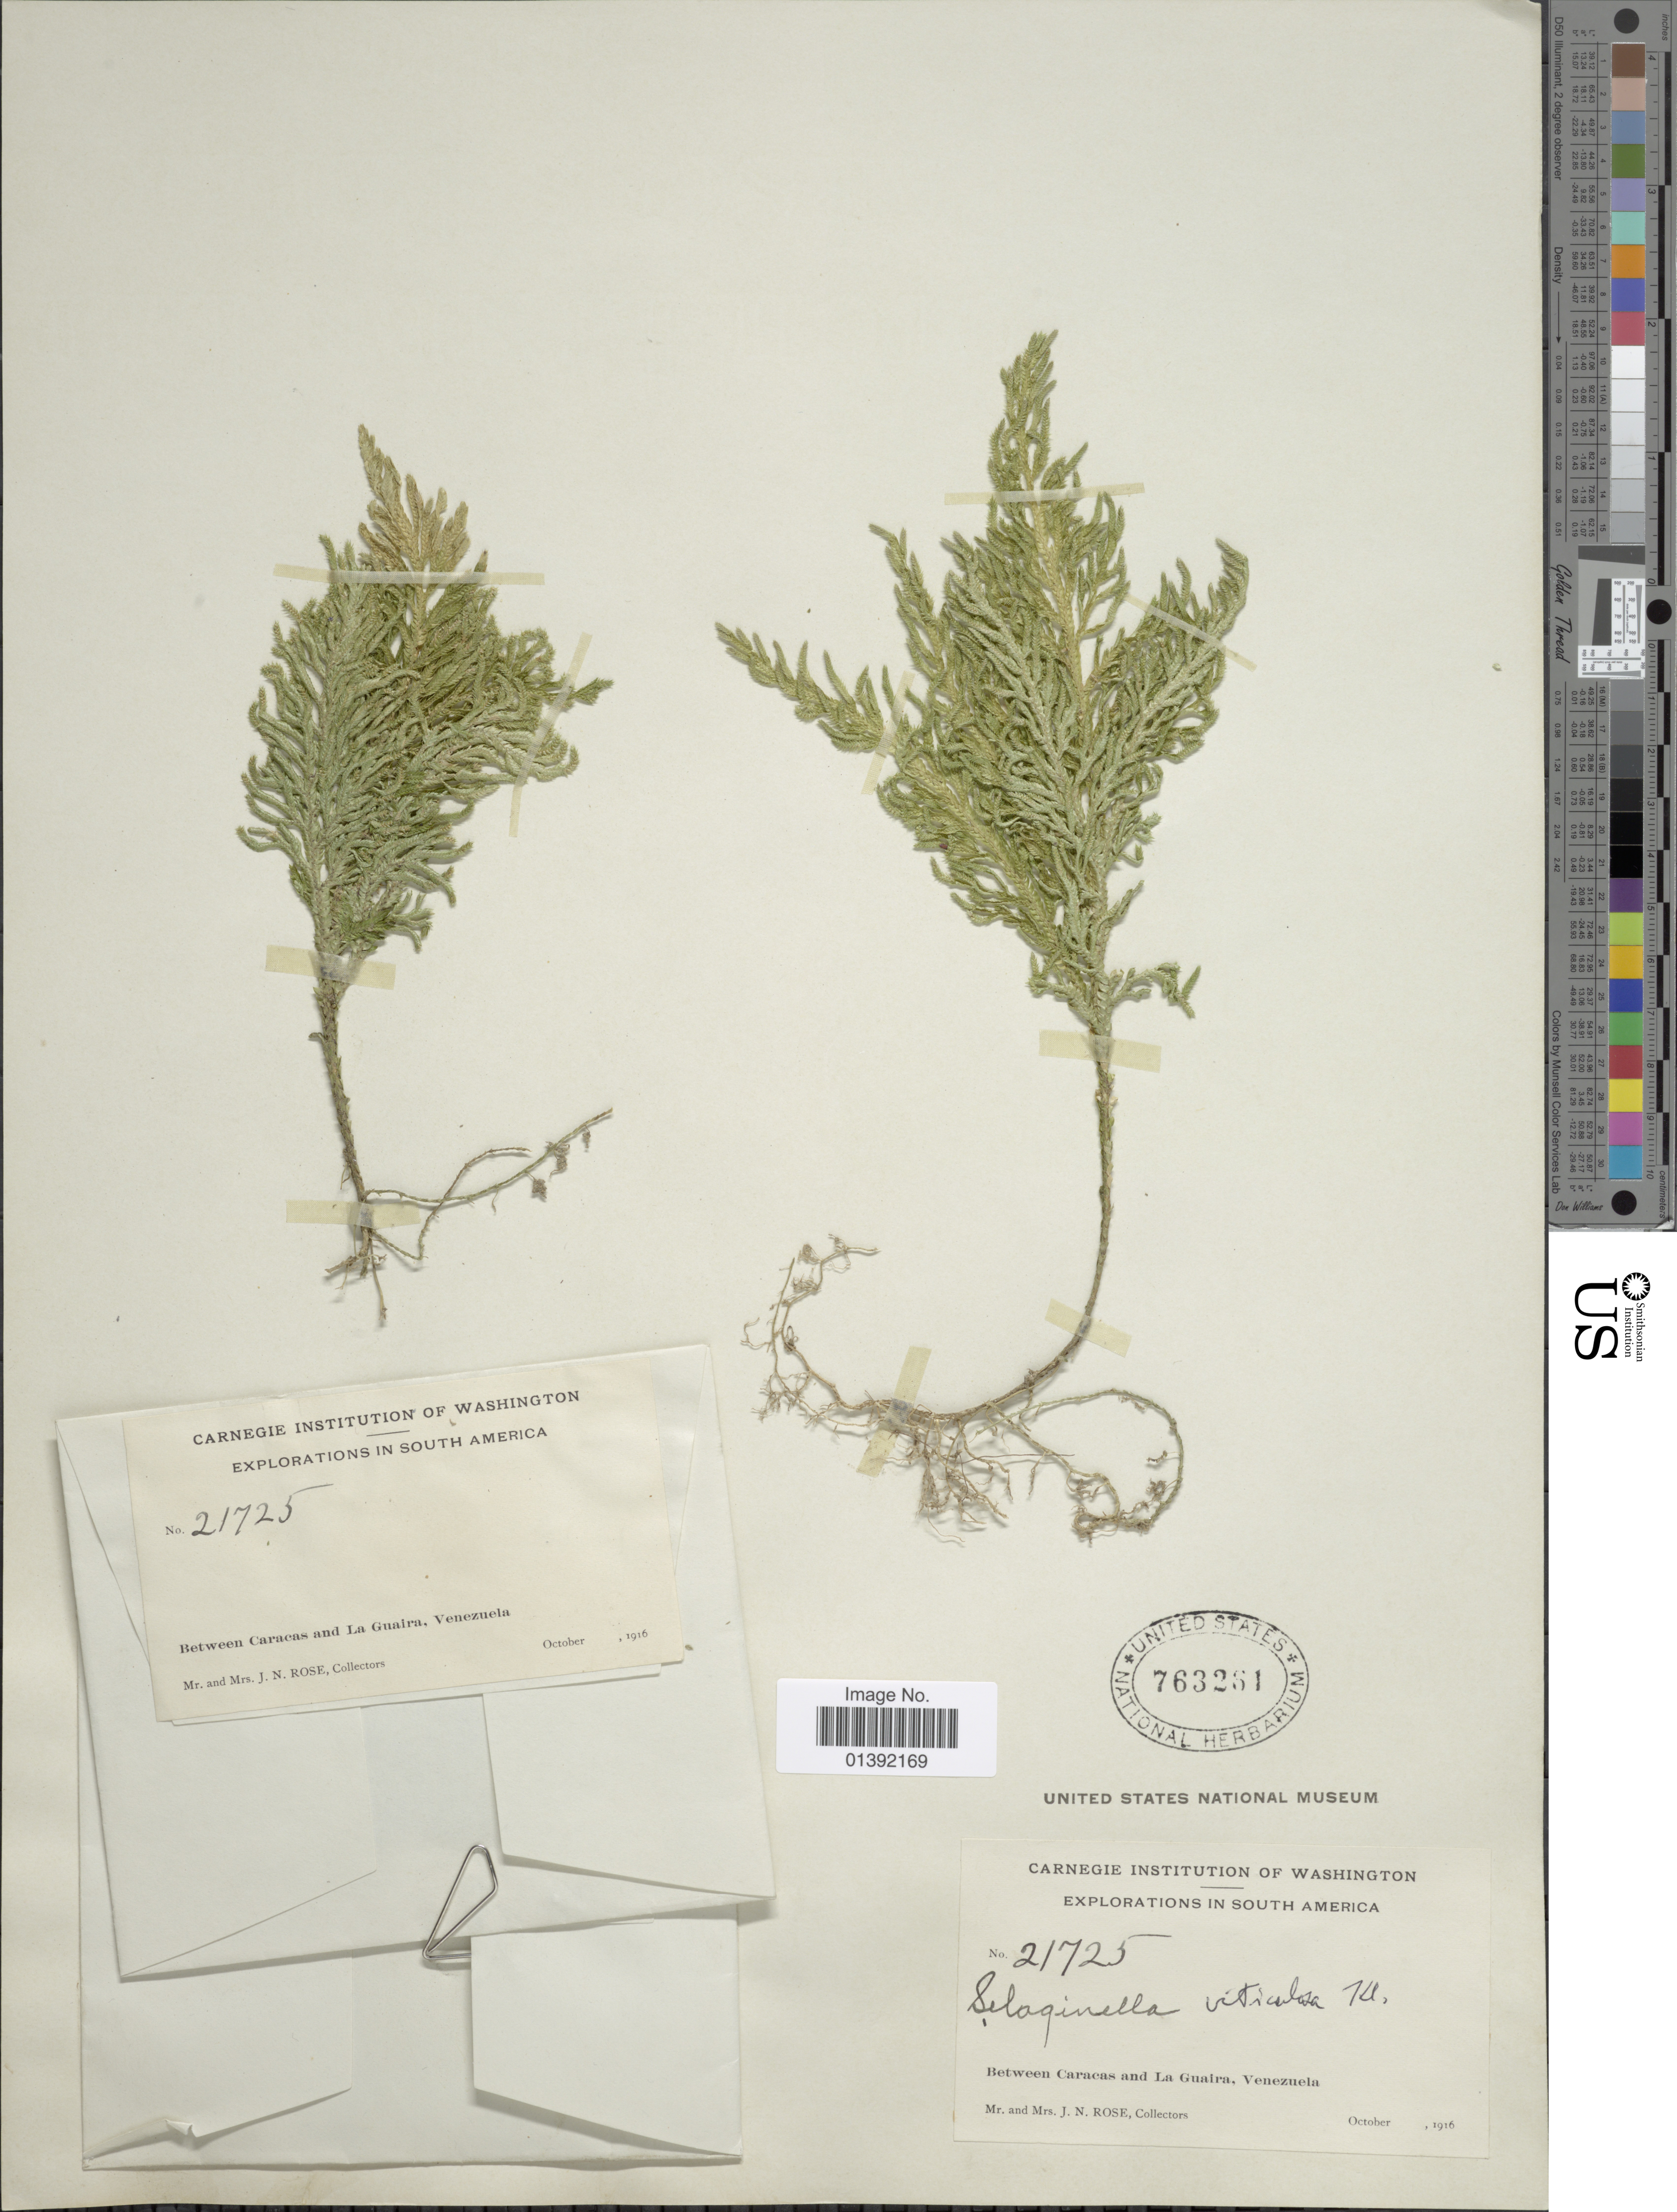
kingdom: Plantae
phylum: Tracheophyta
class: Lycopodiopsida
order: Selaginellales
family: Selaginellaceae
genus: Selaginella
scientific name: Selaginella viticulosa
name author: Klotzsch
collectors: J. N. Rose & J. N. Rose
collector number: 21725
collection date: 1916-10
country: Venezuela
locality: Between Caracas and La Guaira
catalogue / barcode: US 763261